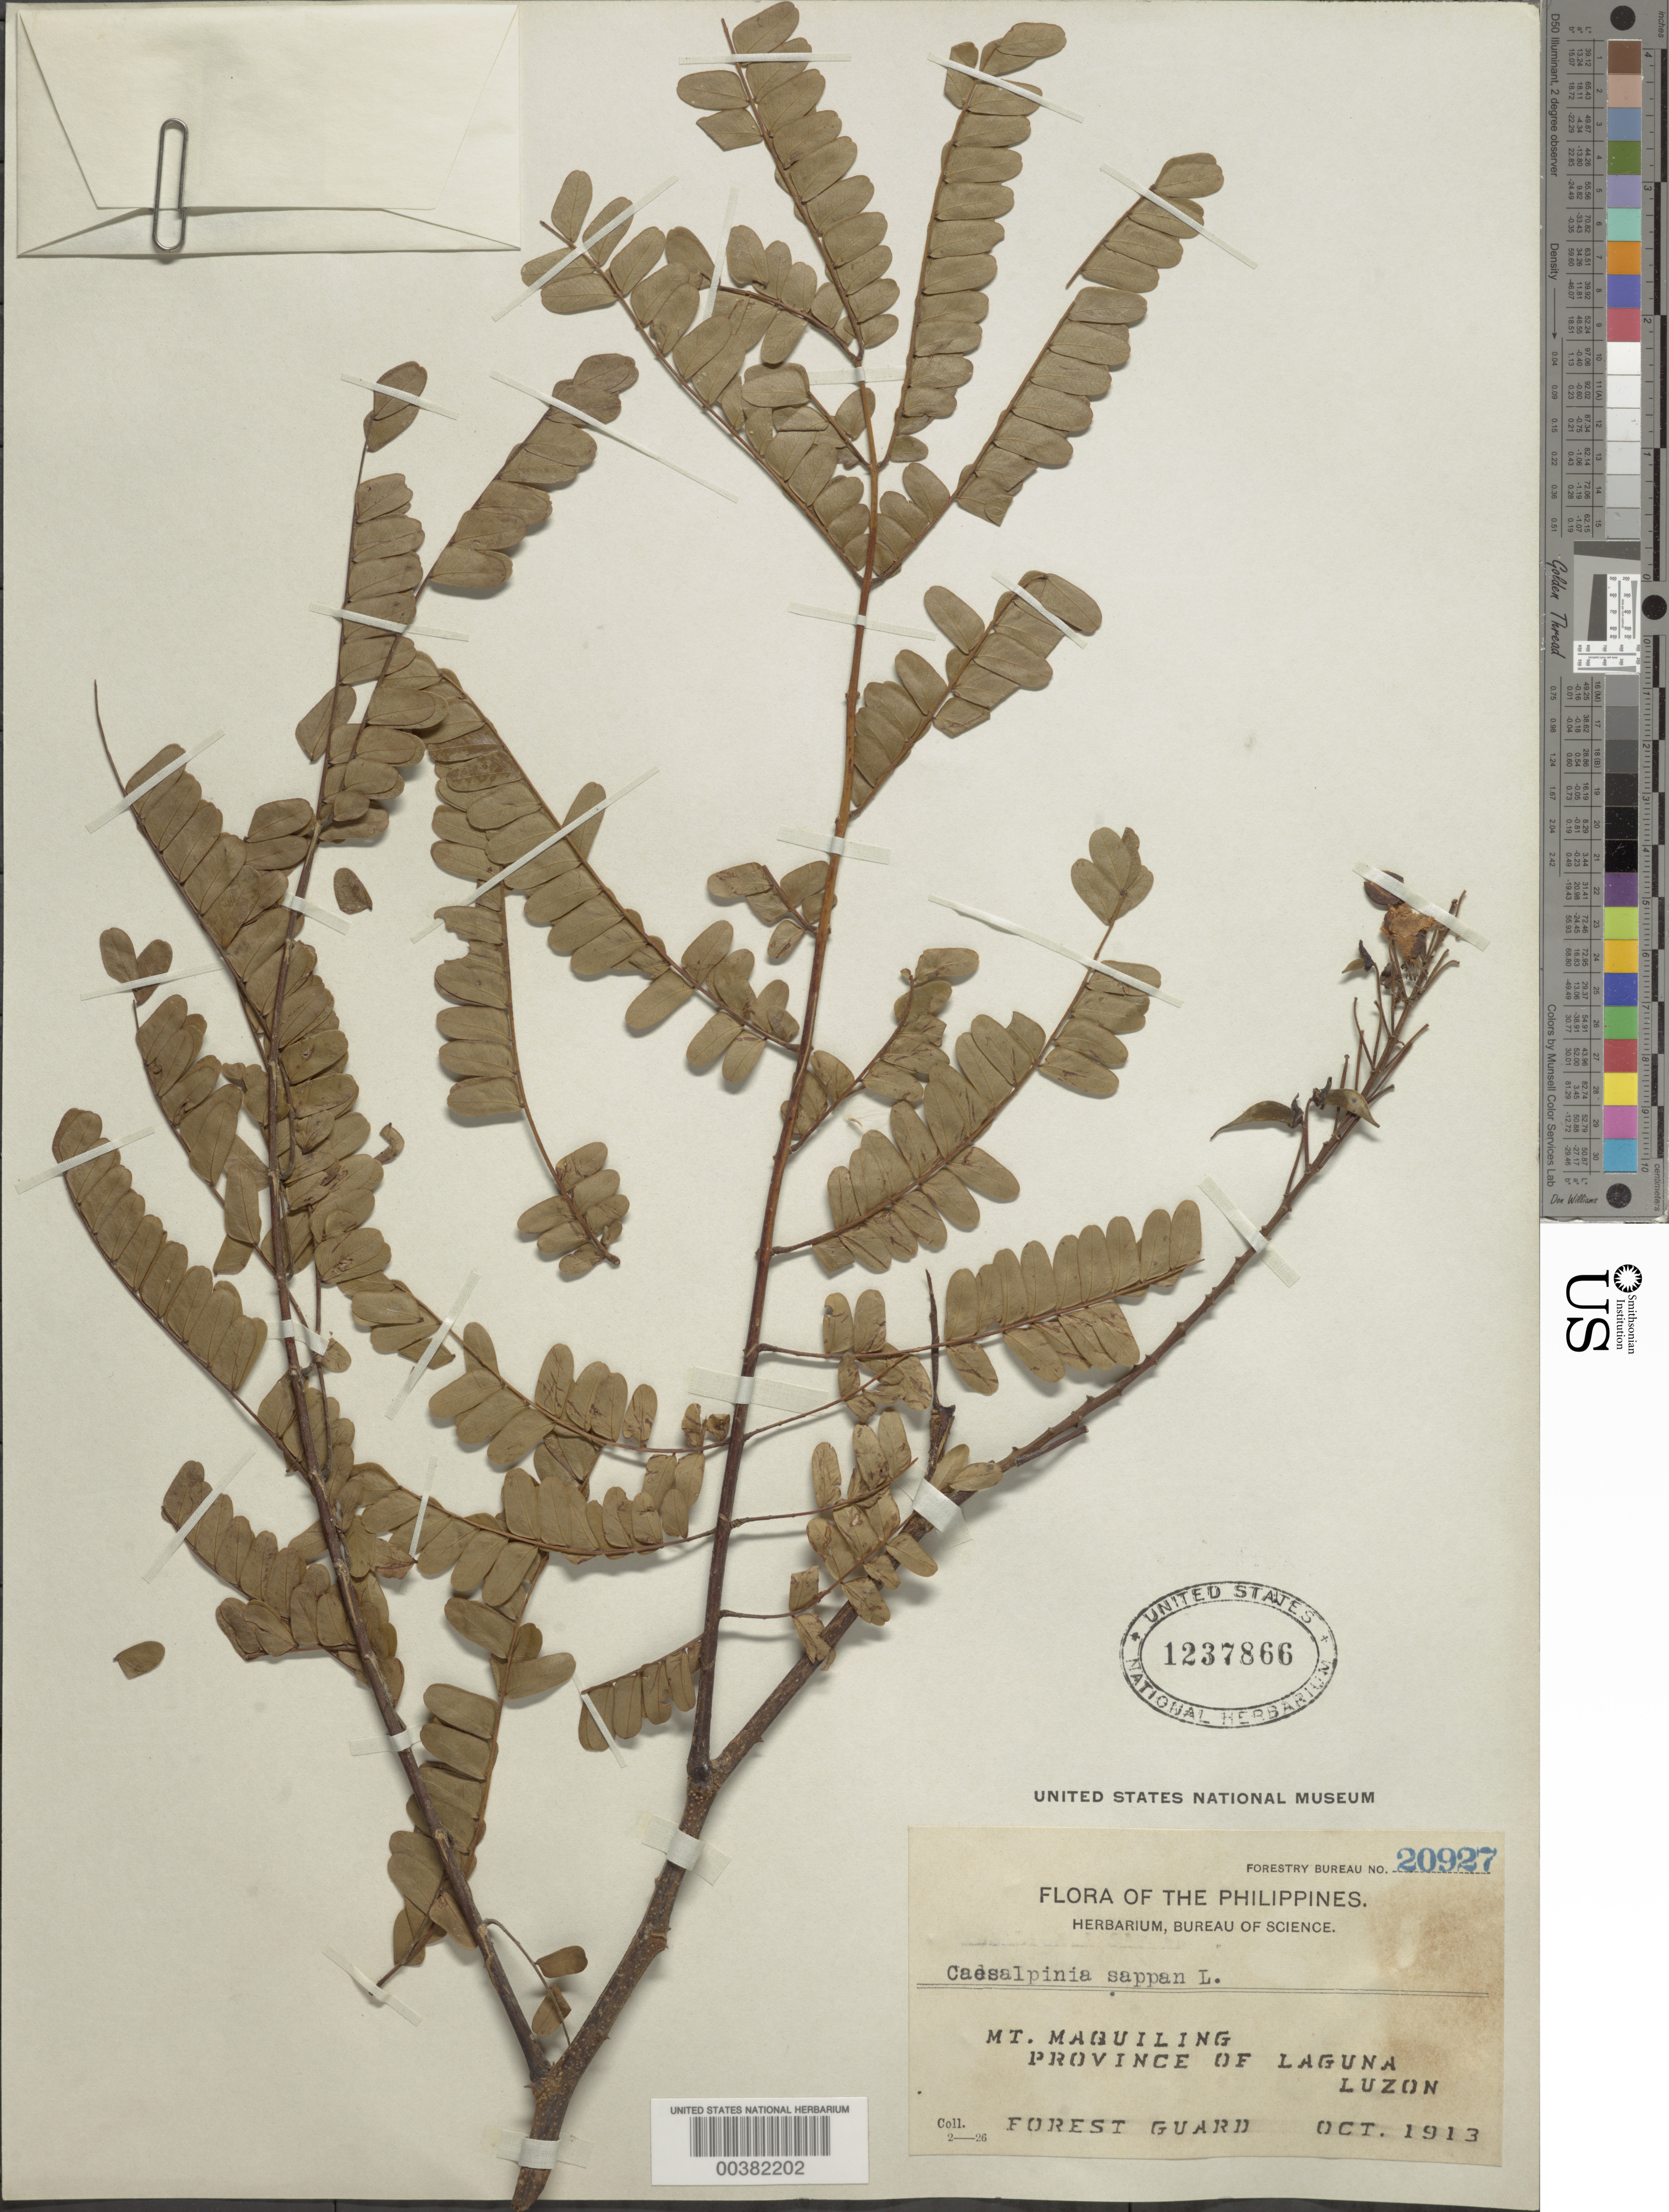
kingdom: Plantae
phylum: Tracheophyta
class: Magnoliopsida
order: Fabales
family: Fabaceae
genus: Biancaea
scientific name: Biancaea sappan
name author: (L.) Tod.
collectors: Forest Guard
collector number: Forestry Bureau No. 20927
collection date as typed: Oct 1913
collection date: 1913-10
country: Philippines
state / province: Calabarzon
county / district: Laguna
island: Luzon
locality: Mt. Maquiling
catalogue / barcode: US 1237866